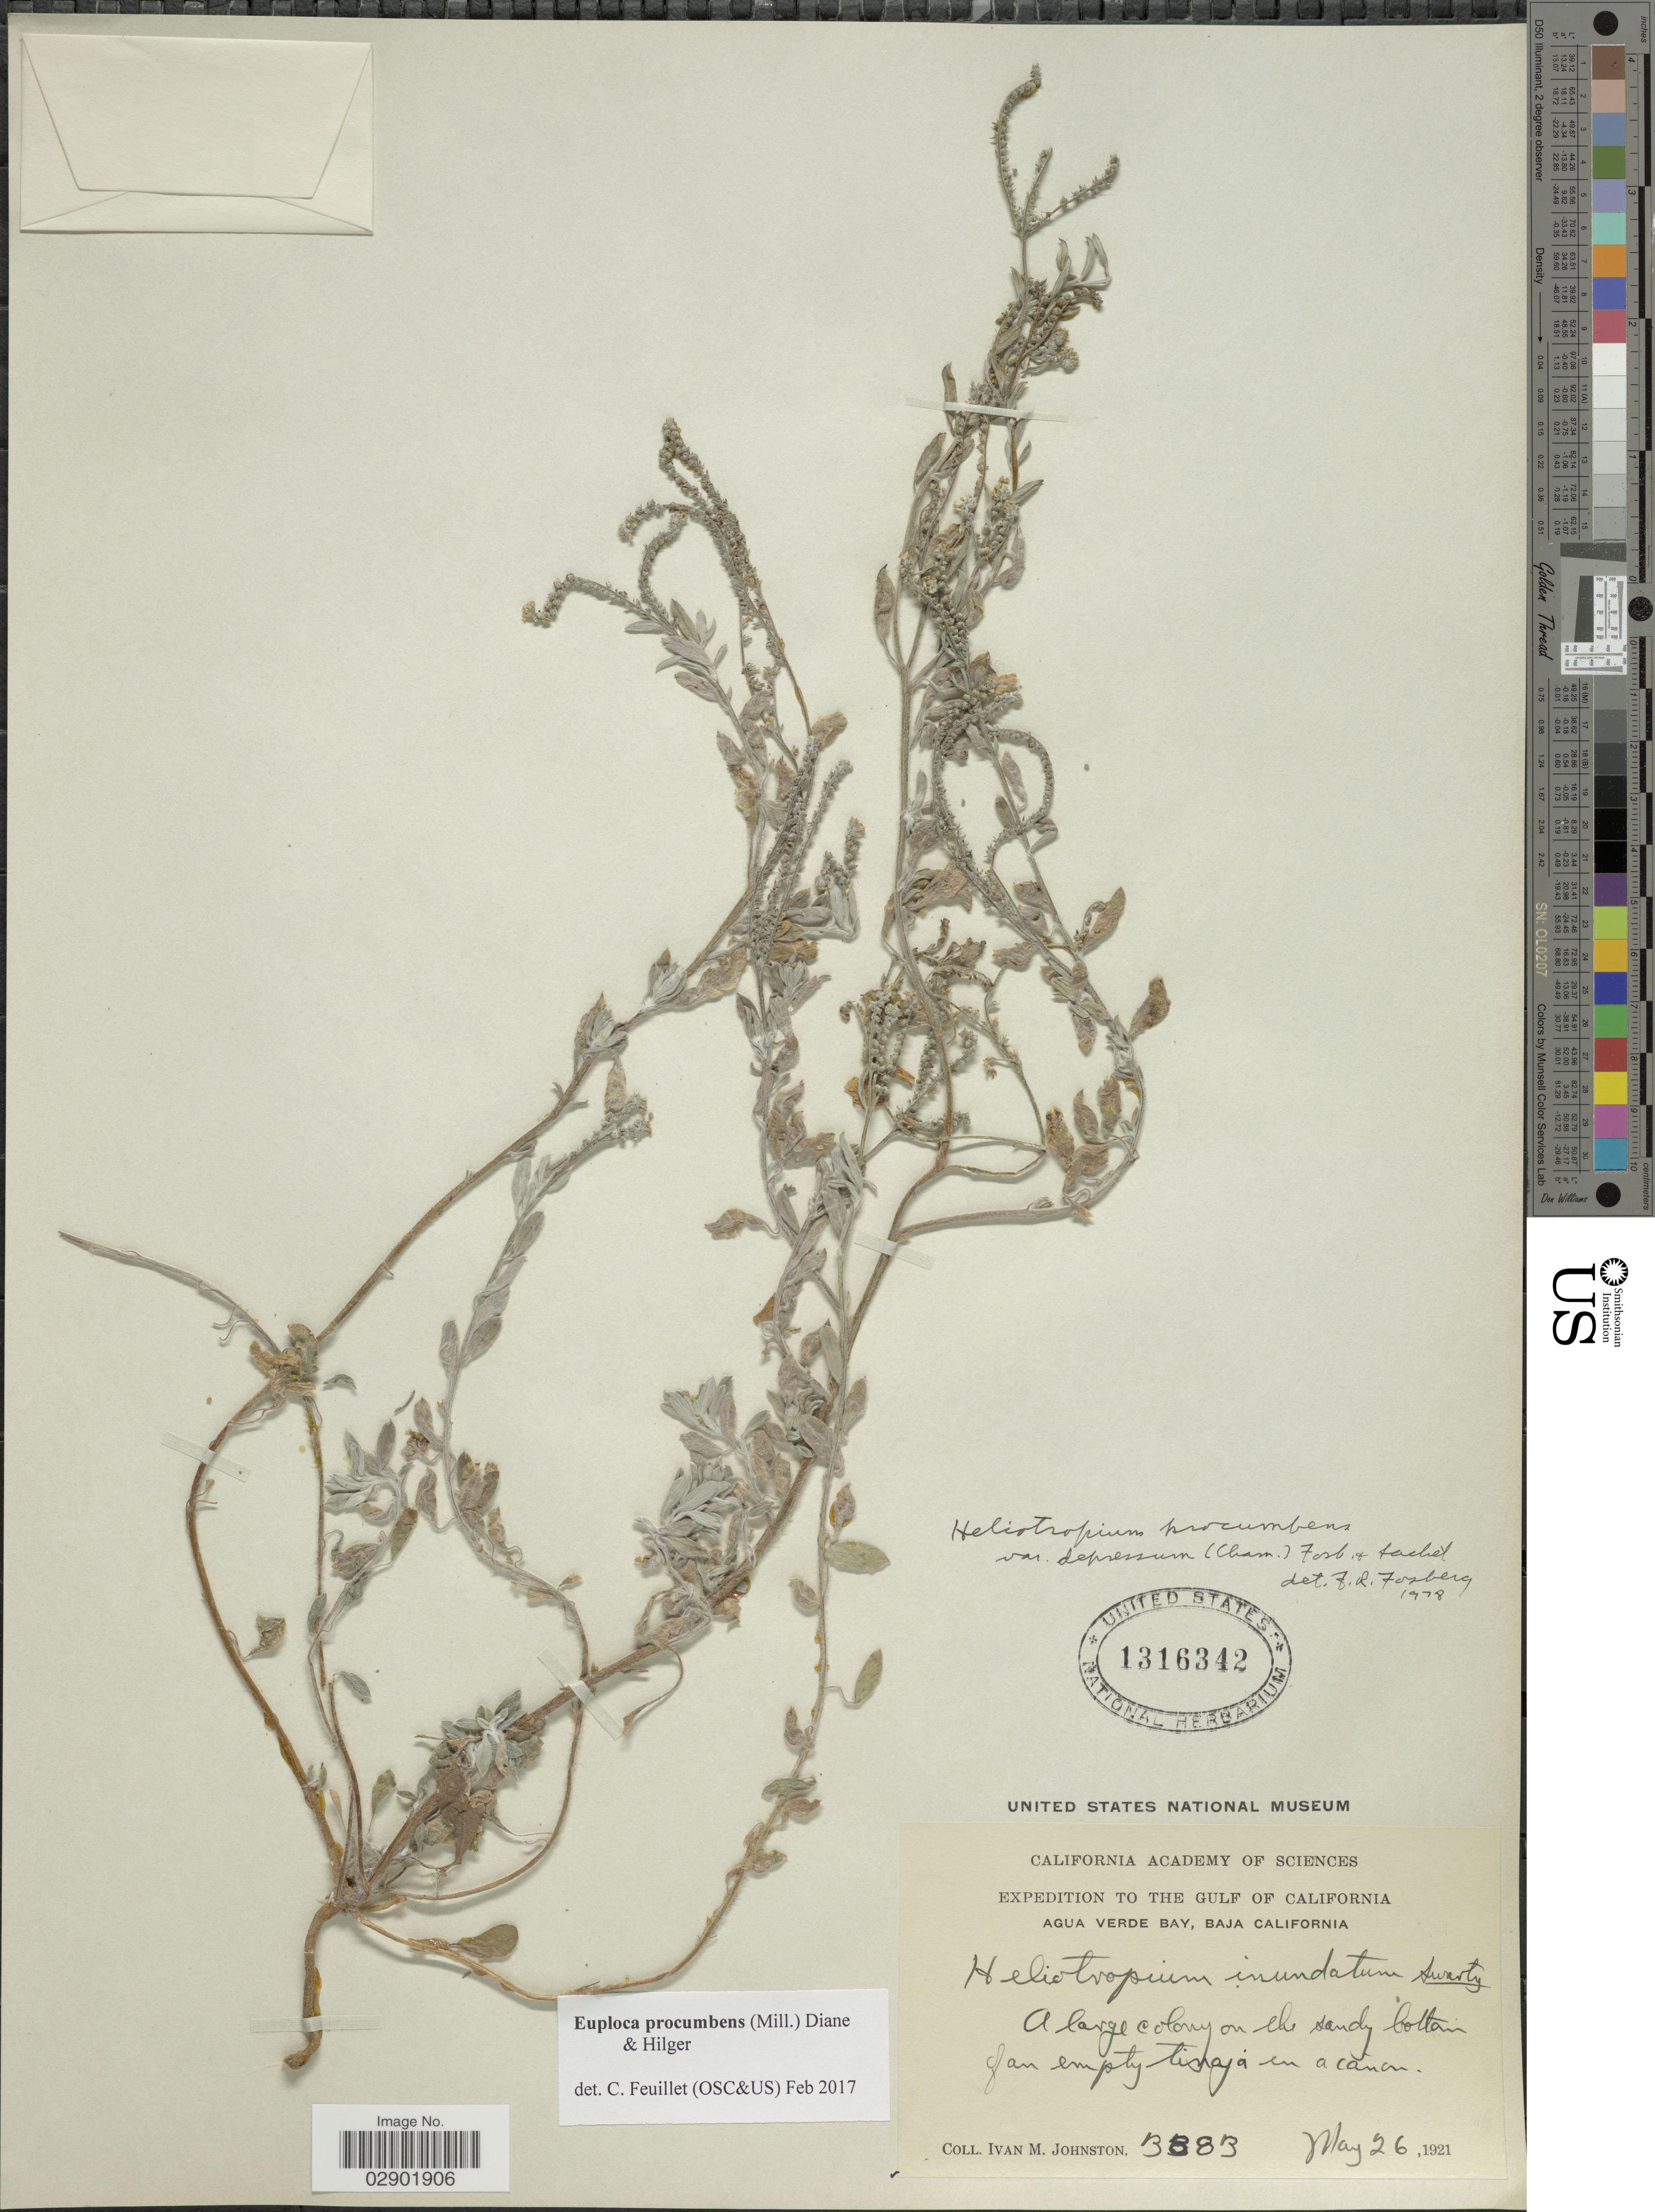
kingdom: Plantae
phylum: Tracheophyta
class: Magnoliopsida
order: Boraginales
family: Heliotropiaceae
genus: Euploca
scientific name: Euploca procumbens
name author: (Mill.) Diane & Hilger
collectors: I.M. Johnston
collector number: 3883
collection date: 1921-05-26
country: Mexico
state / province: Baja California Sur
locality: Gulf of California. Agua Verde Bay.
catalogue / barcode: US 1316342